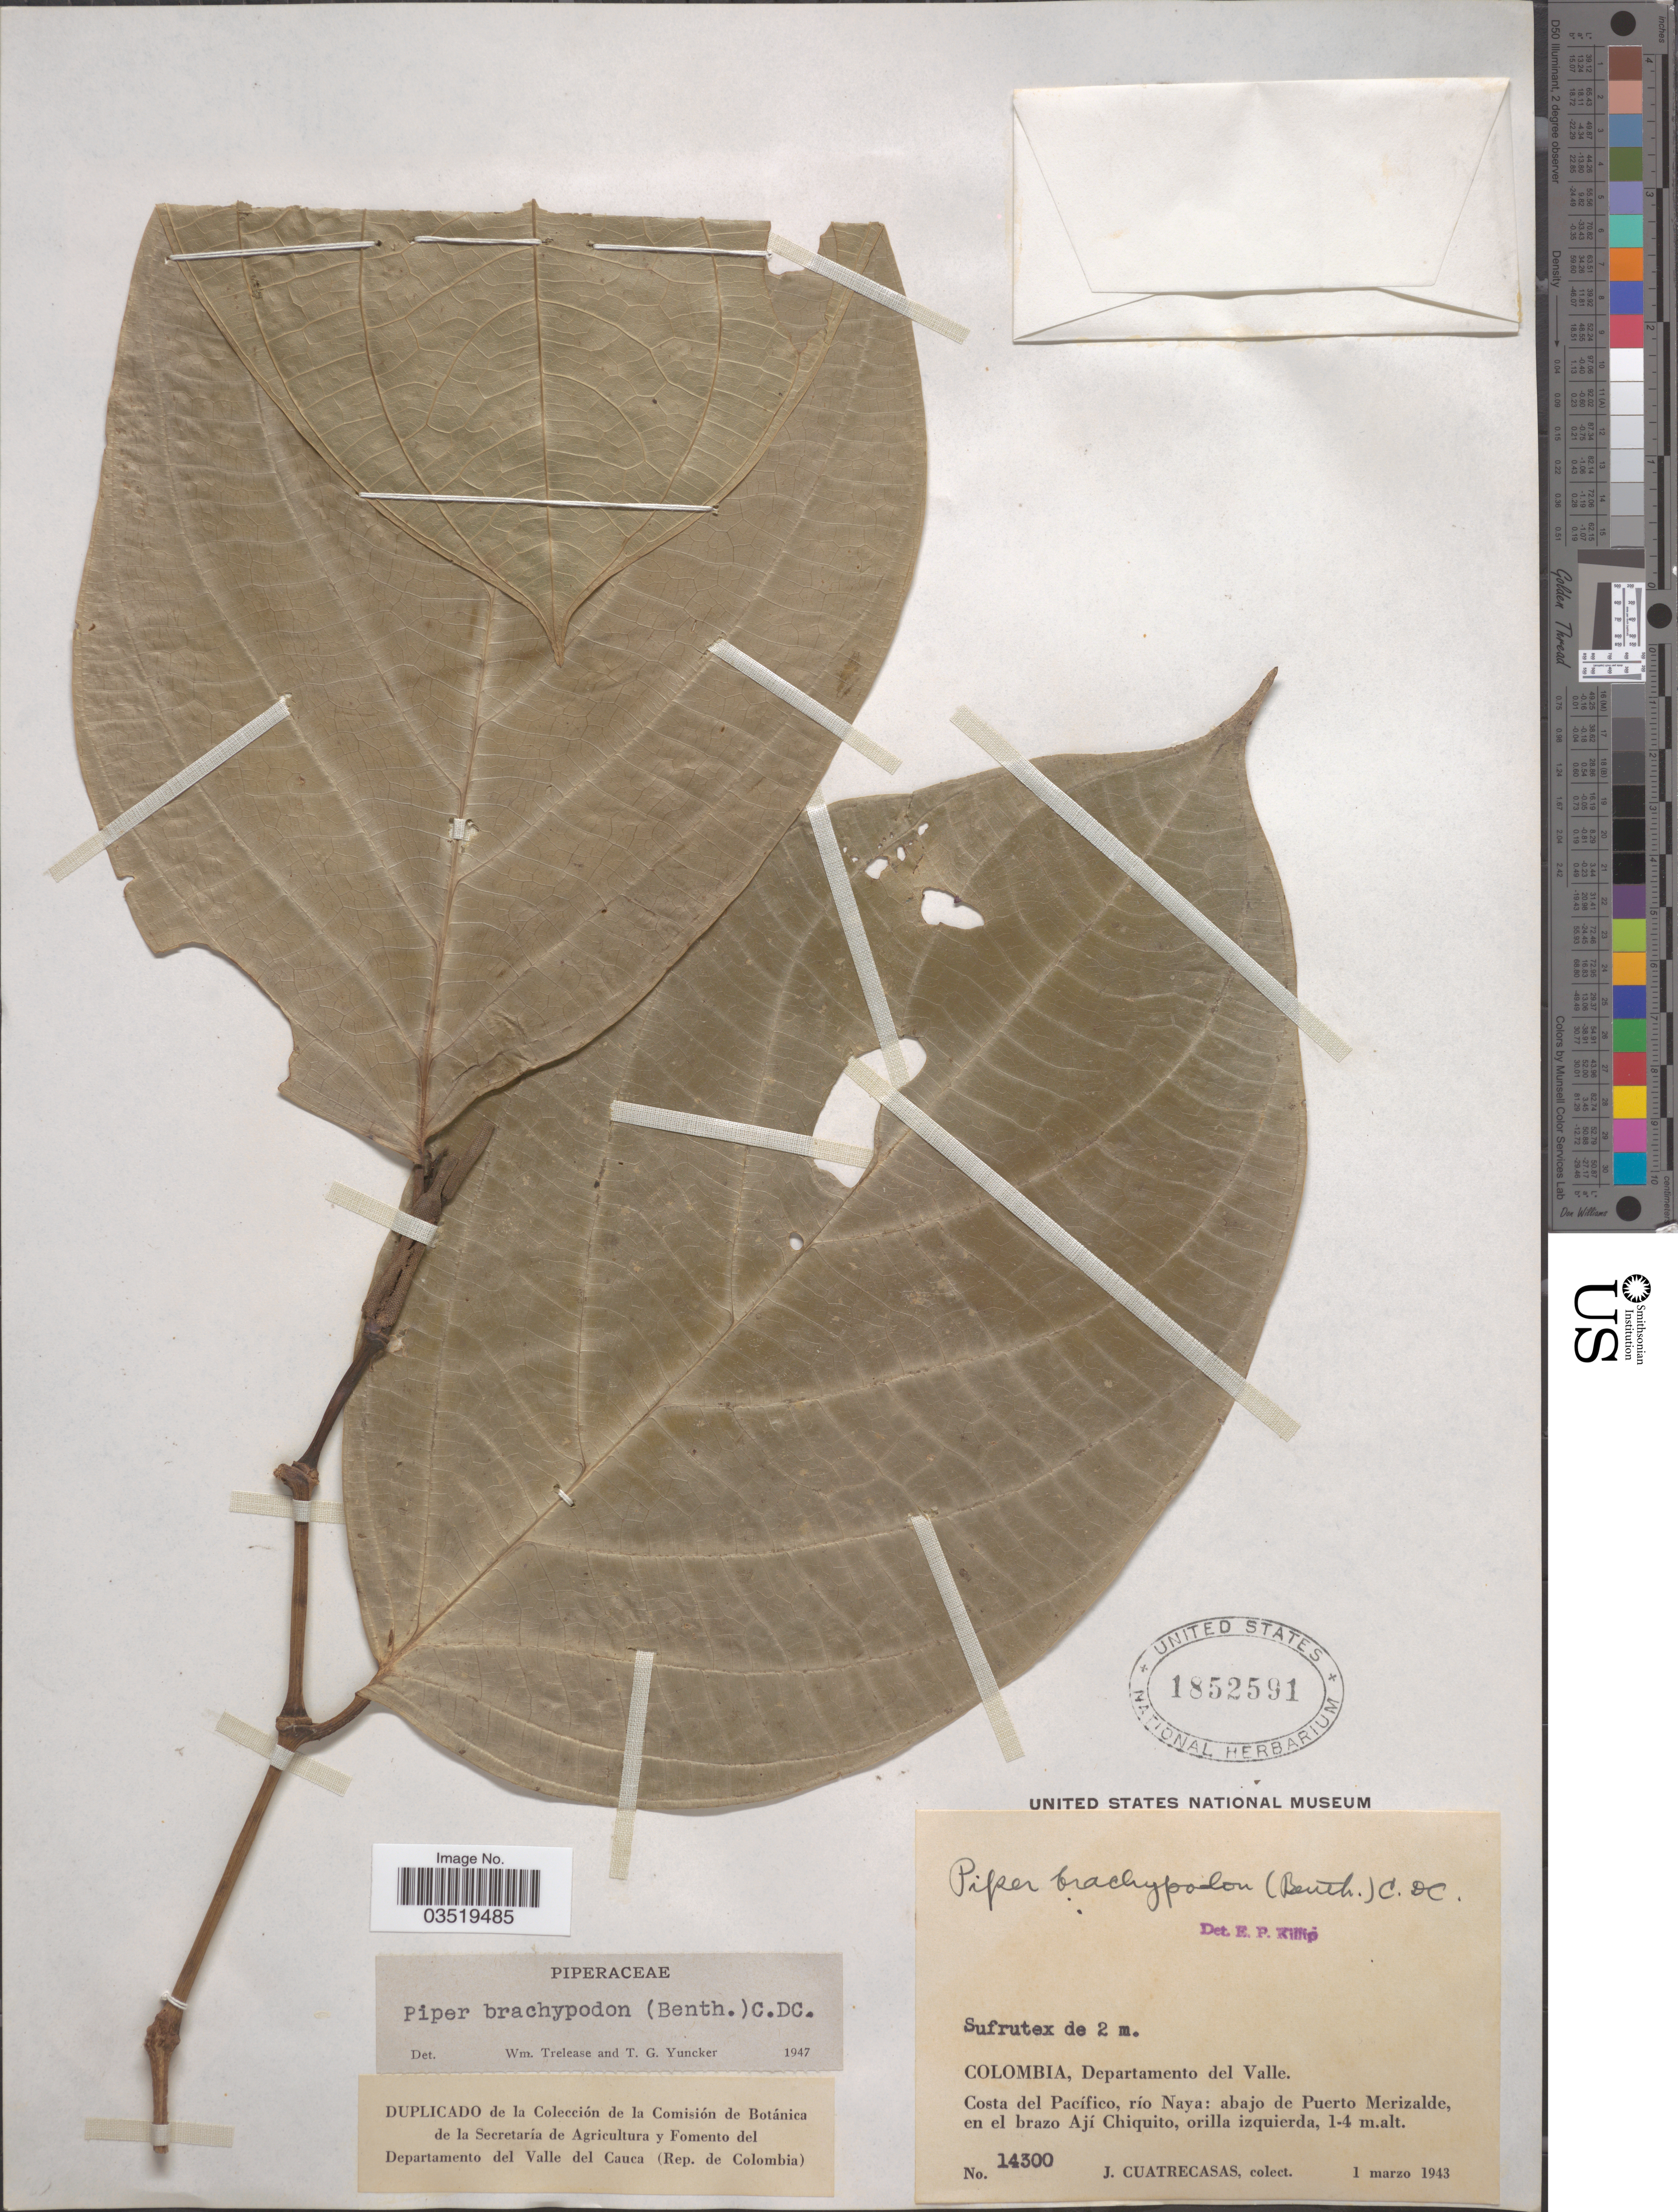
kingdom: Plantae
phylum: Tracheophyta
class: Magnoliopsida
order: Piperales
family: Piperaceae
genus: Piper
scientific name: Piper brachypodon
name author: (Benth.) C. DC.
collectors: J. Cuatrecasas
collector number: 14300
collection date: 1943-03-01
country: Colombia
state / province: Valle del Cauca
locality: Departamento del Valle. Costa del Pacífico, río Naya: abajo de Puerto Merizalde, en el brazo Ají Chiquito, orilla izquierda.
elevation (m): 1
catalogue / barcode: US 1852591